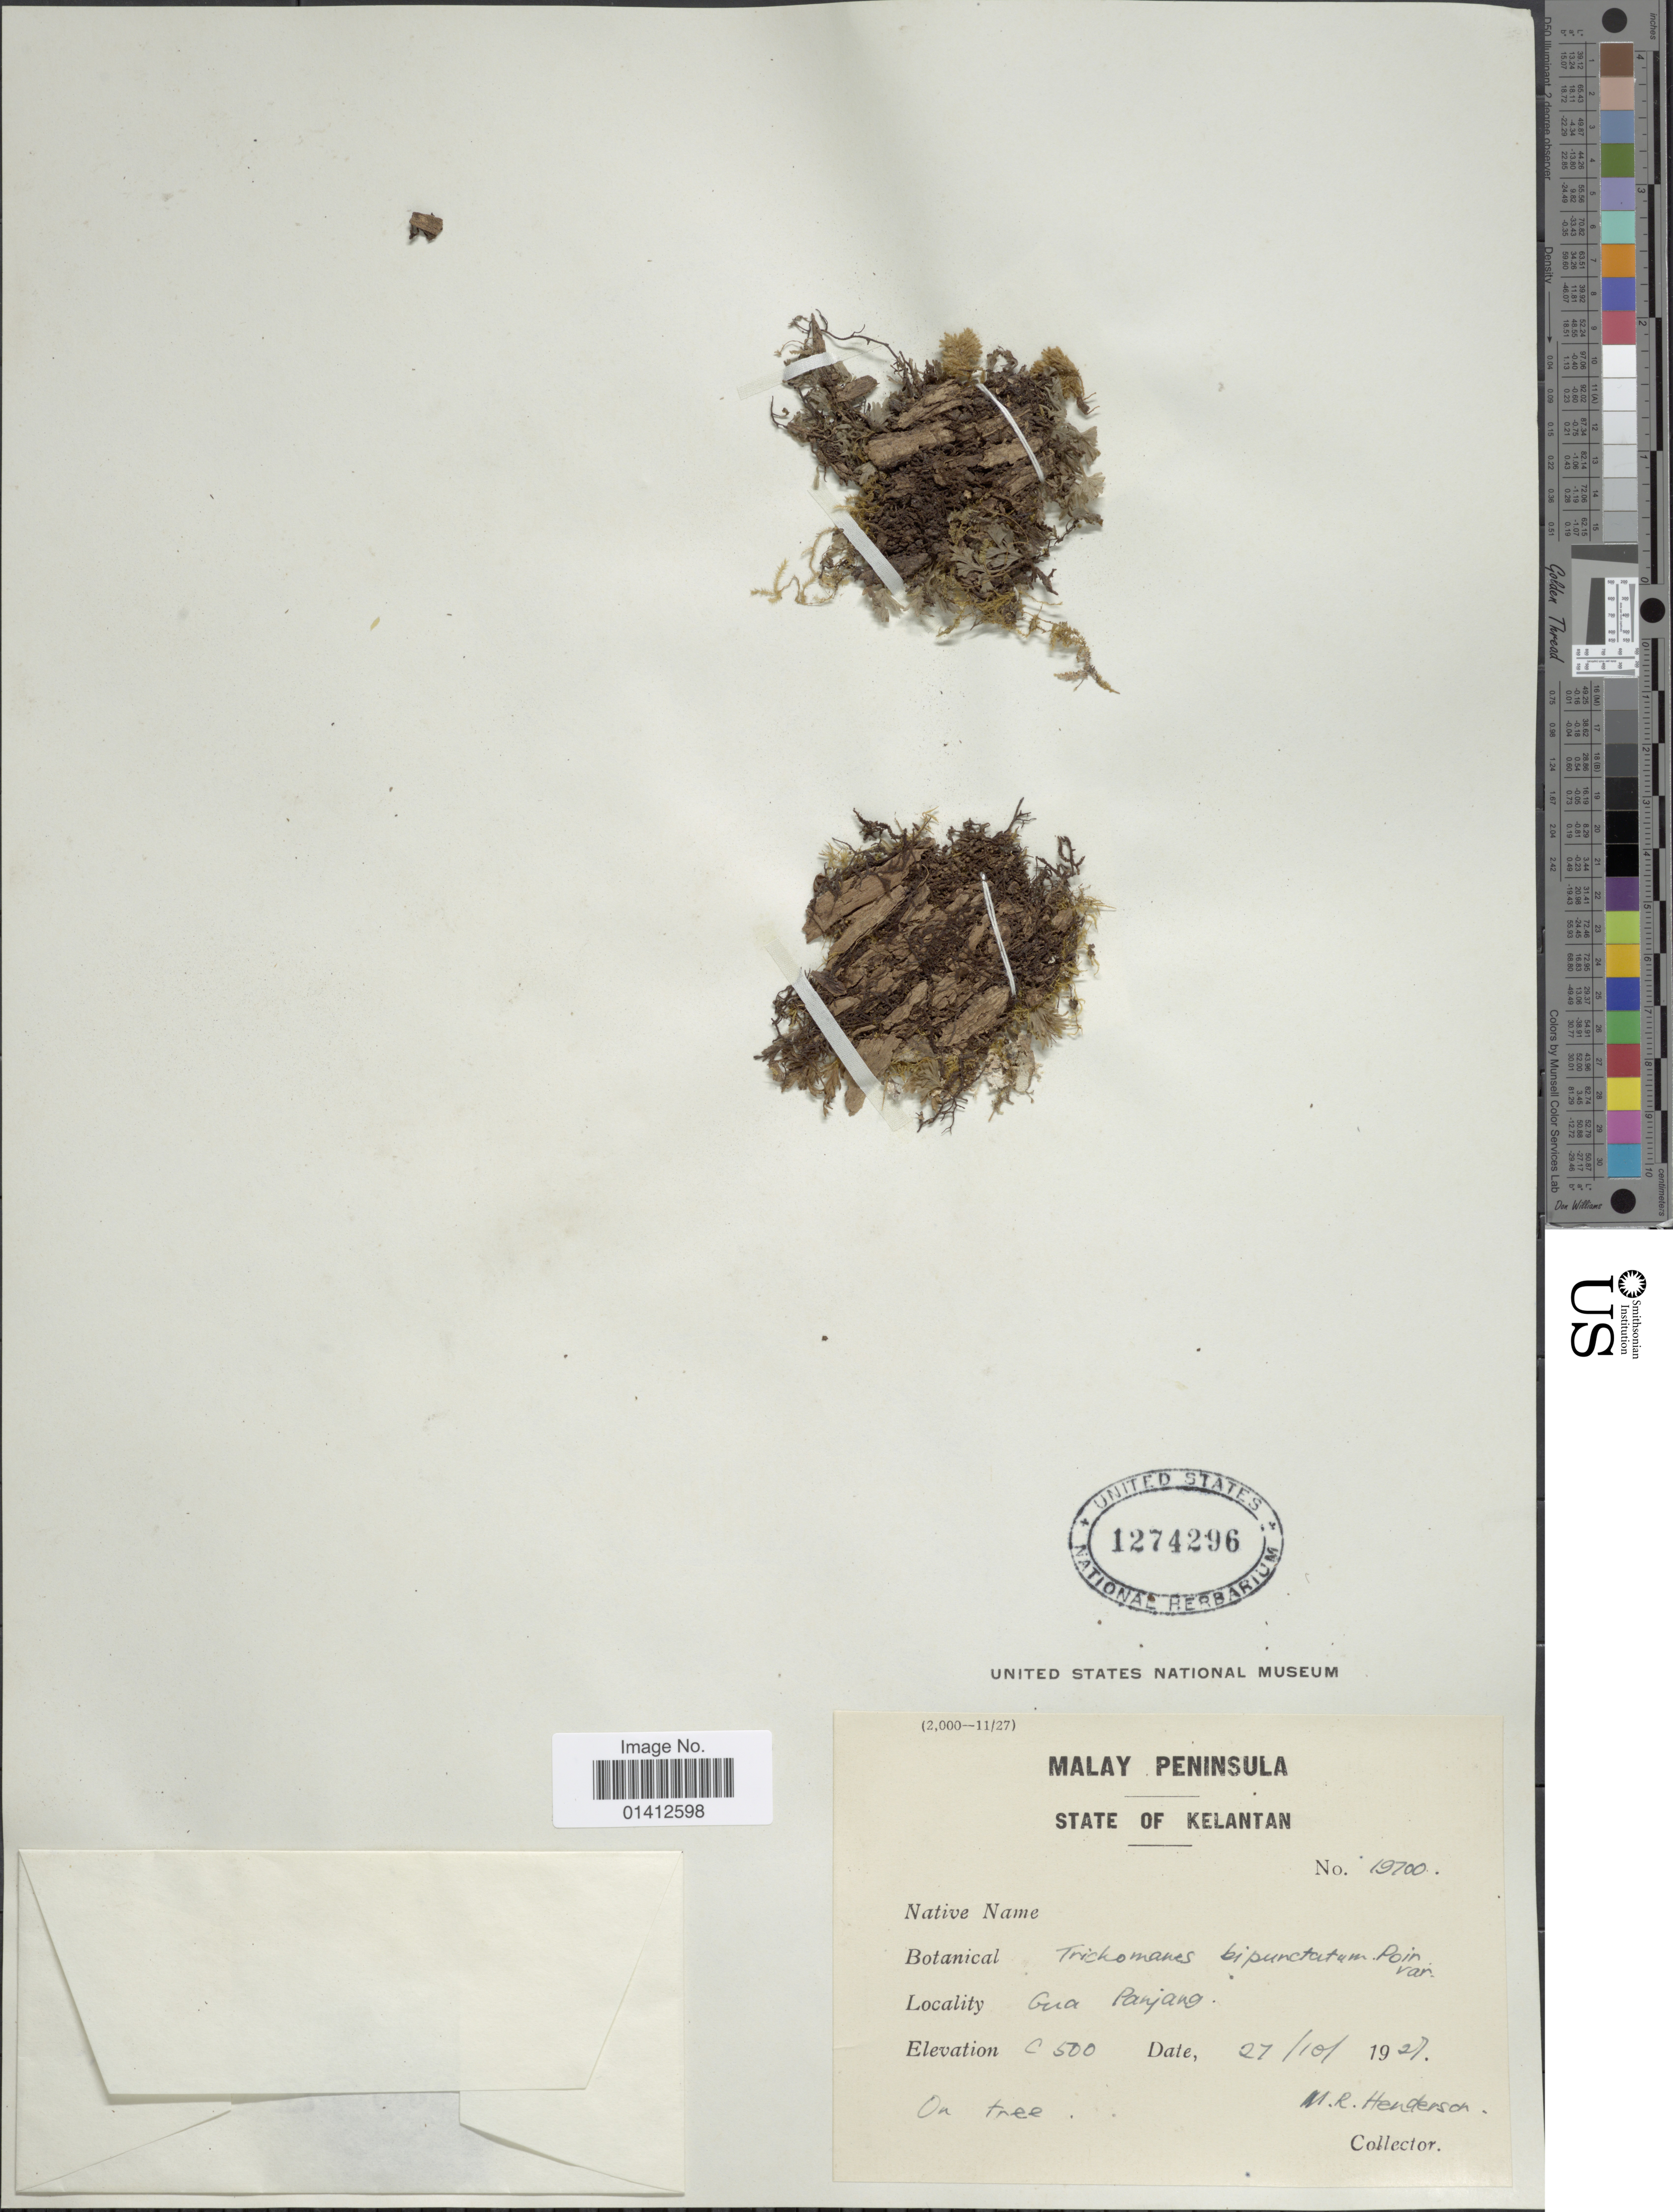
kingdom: Plantae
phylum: Tracheophyta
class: Polypodiopsida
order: Hymenophyllales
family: Hymenophyllaceae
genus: Crepidomanes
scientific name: Crepidomanes bipunctatum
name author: (Poir.) Copel.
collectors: M. Henderson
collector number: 19700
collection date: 1927-10-27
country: Malaysia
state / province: Kelantan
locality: Malay Peninsula, Gua Panjang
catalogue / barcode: US 1274296